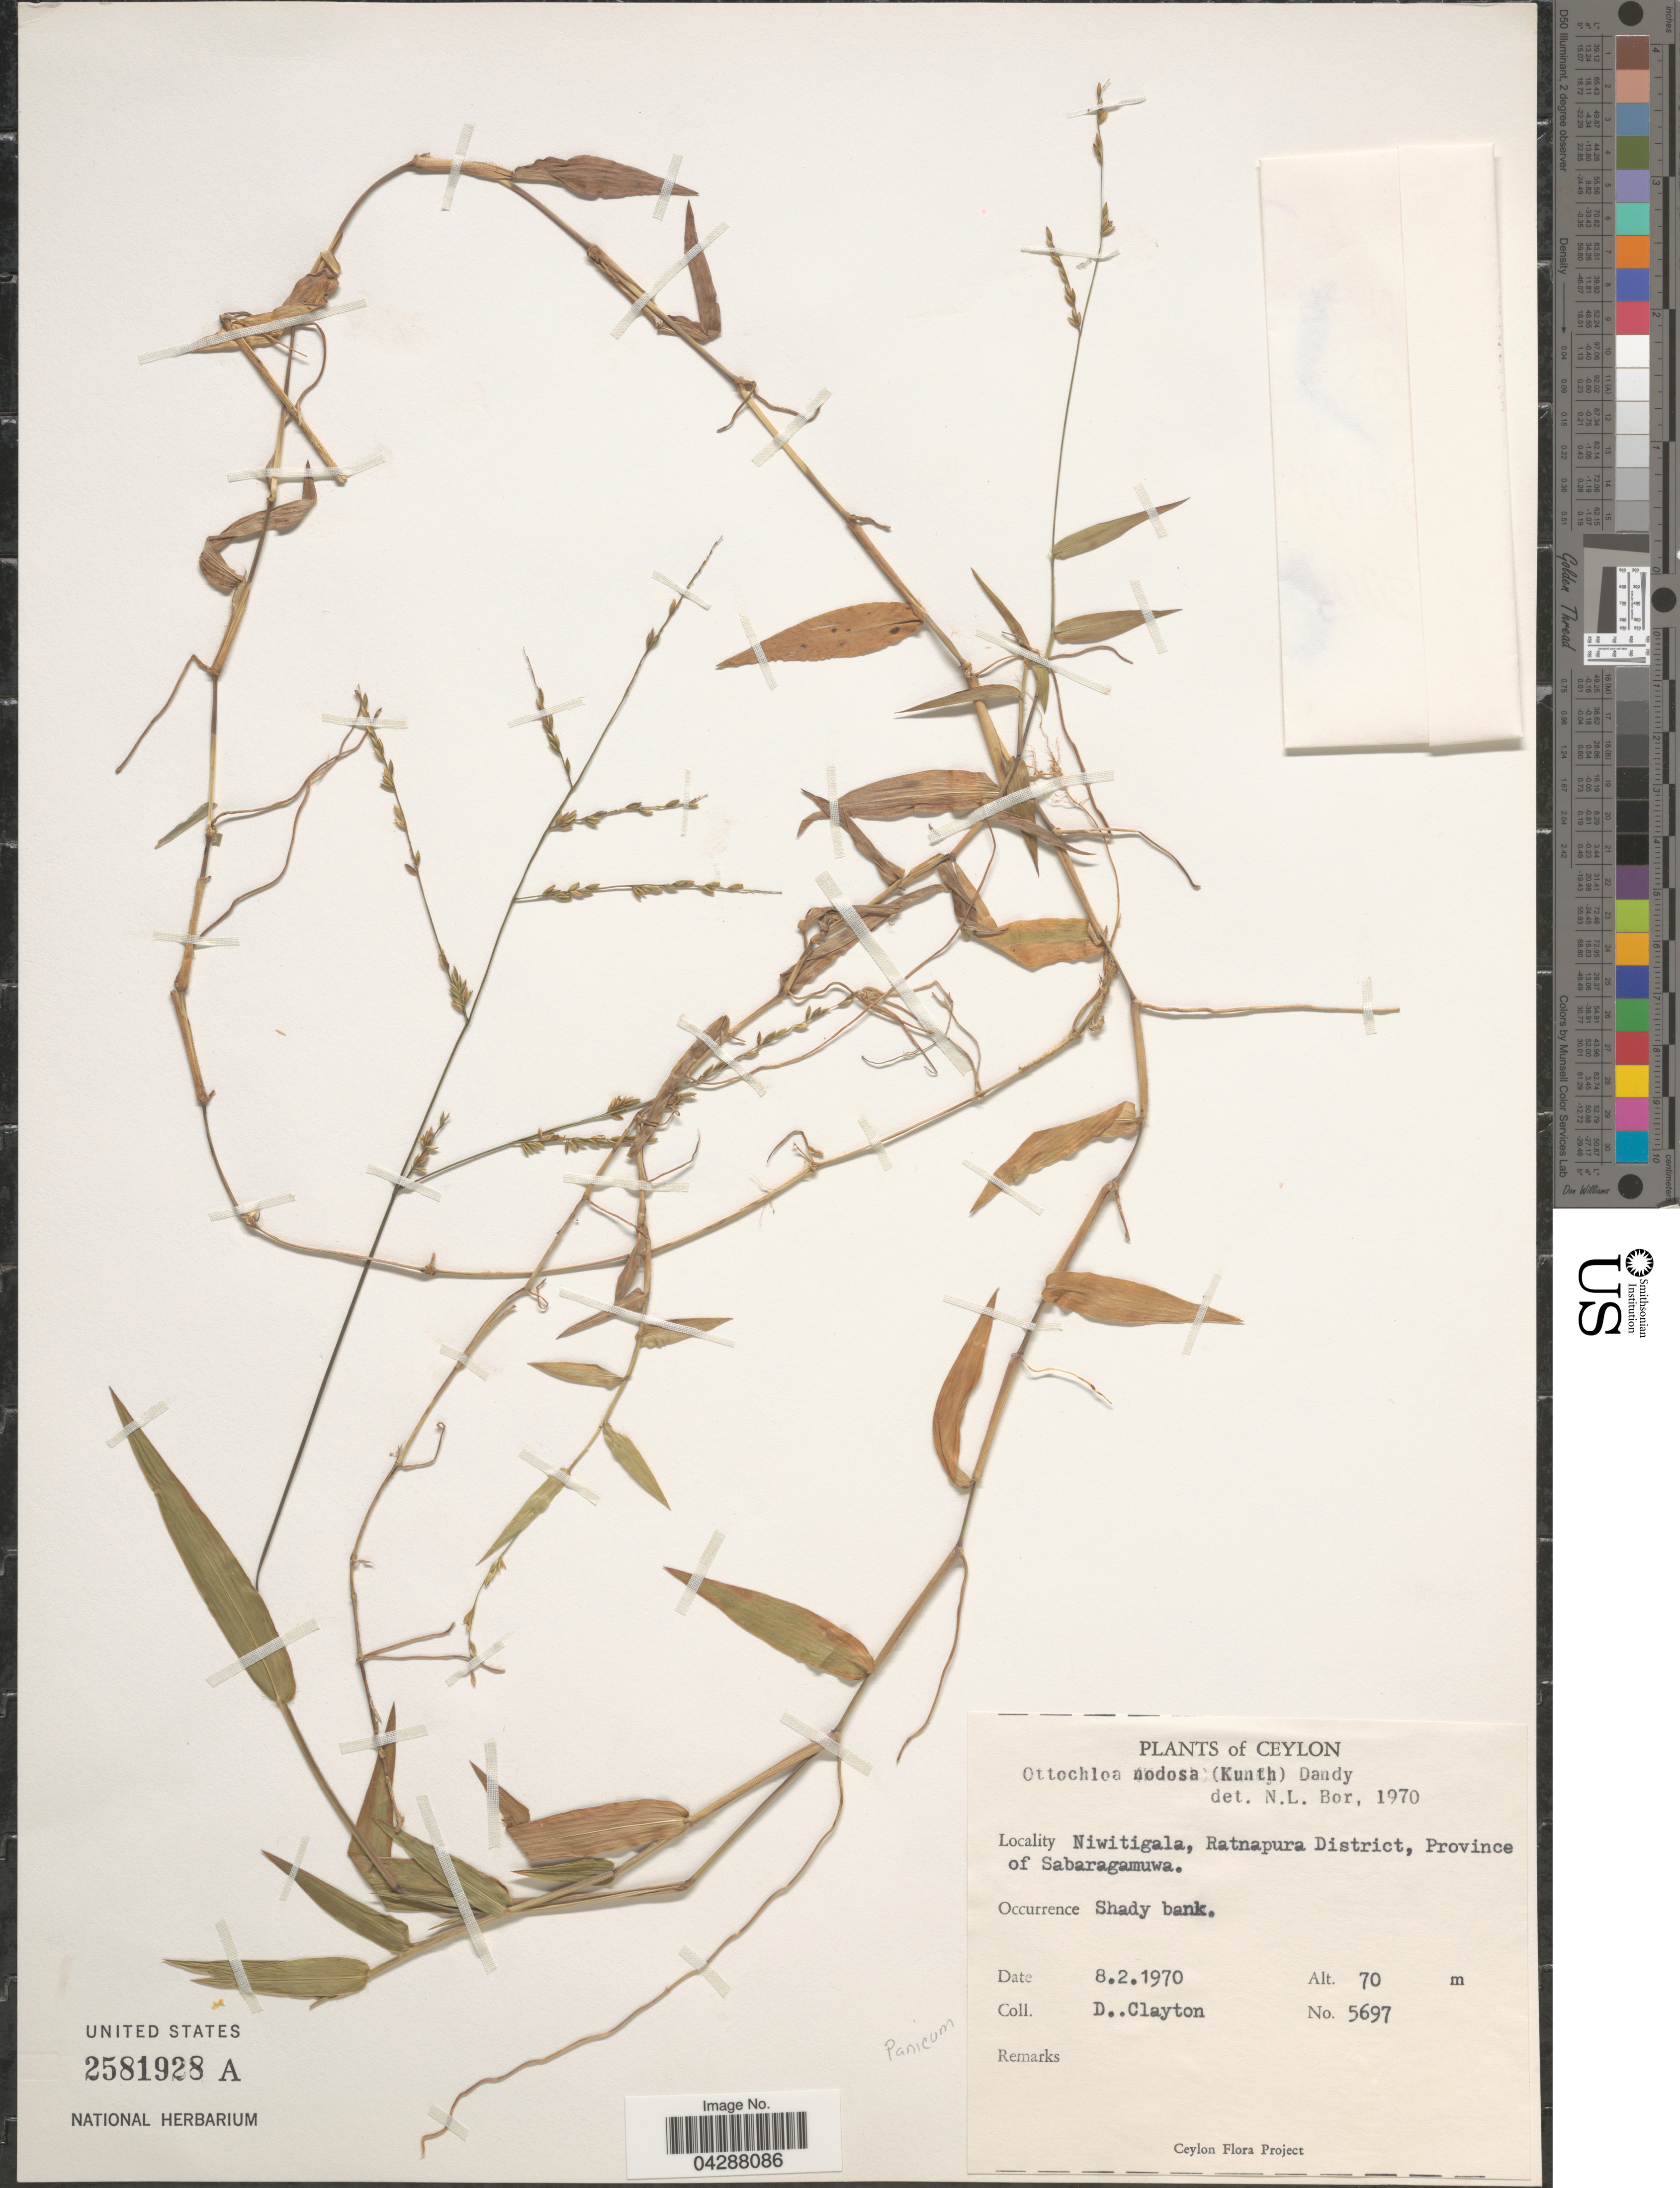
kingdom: Plantae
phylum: Tracheophyta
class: Liliopsida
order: Poales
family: Poaceae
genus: Ottochloa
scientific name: Ottochloa nodosa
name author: (Kunth) Dandy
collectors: D. Clayton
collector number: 5697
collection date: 1970-02-08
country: Sri Lanka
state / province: Sabaragamuwa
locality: Ceylon. Niwitigala, Ratnapura District.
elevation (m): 70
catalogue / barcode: US 2581928A